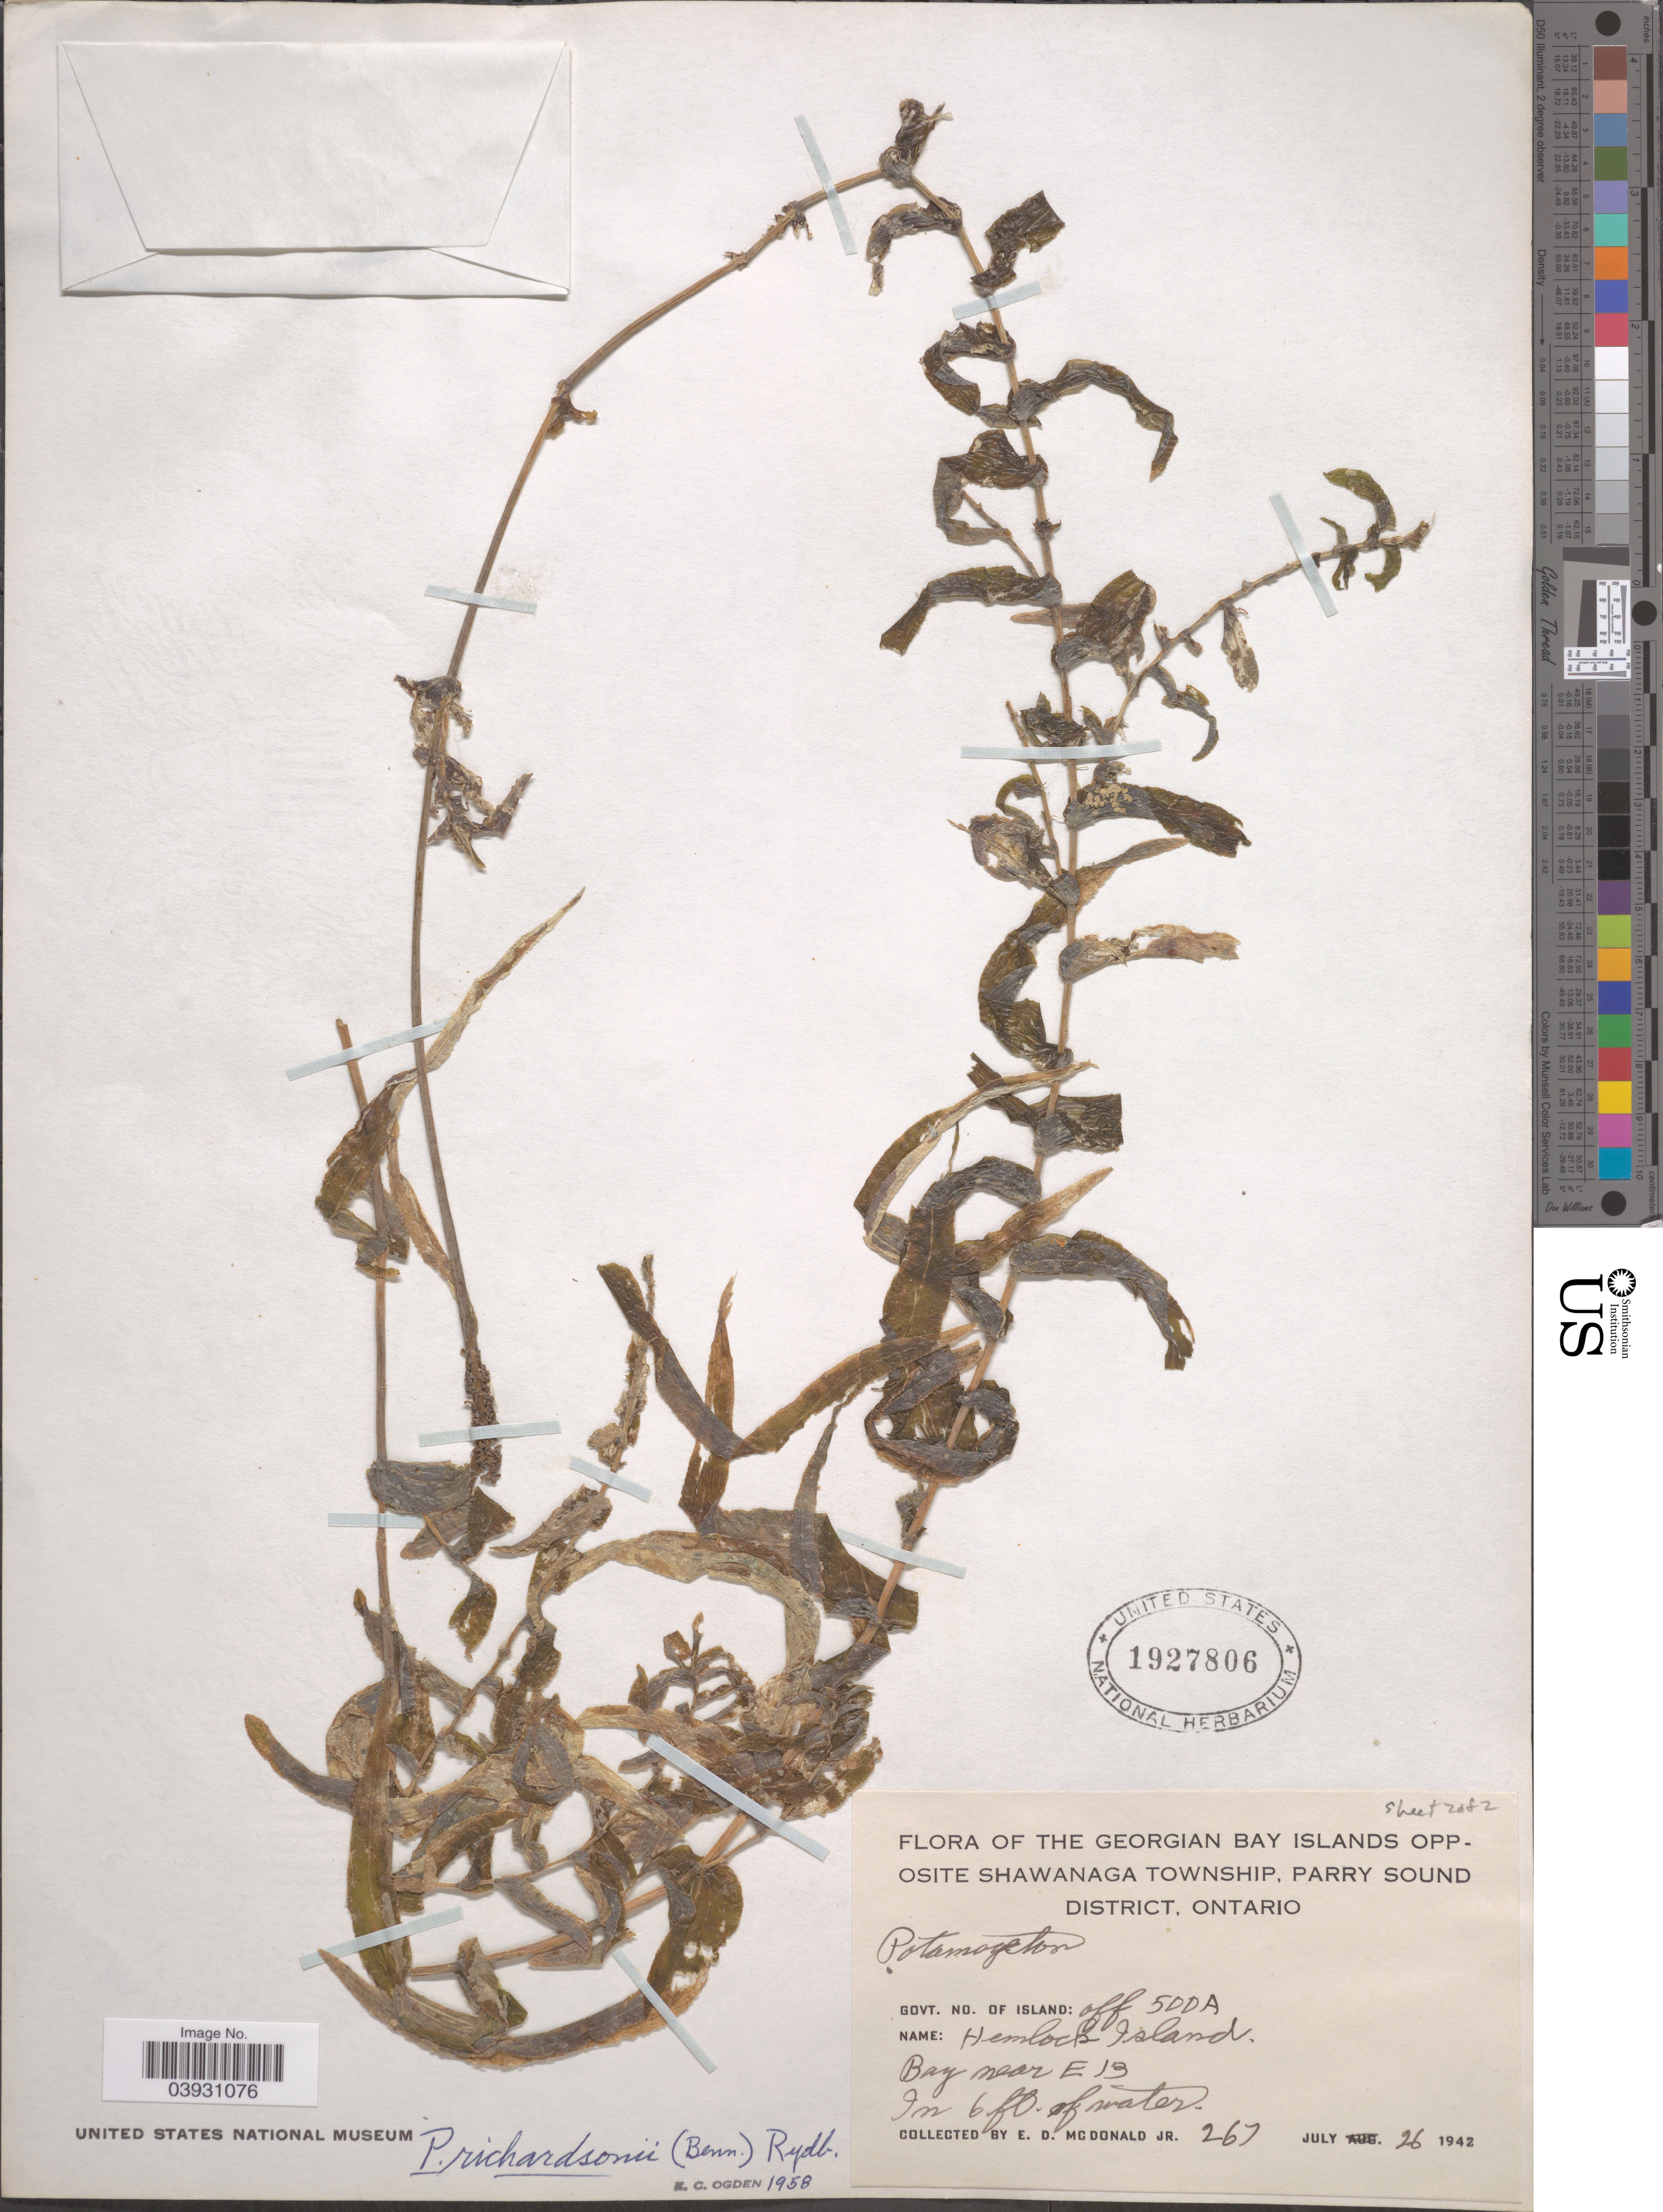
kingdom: Plantae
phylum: Tracheophyta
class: Liliopsida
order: Alismatales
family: Potamogetonaceae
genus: Potamogeton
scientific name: Potamogeton richardsonii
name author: (A.W. Benn.) Rydb.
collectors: E. D. McDonald Jr.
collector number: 267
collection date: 1942-07-26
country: Canada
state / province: Ontario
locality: Georgian Bay Islands opposite Shawanaga Township, Parry Sound District. Govt. no. of Island: off 500A. Hemlock Island. Bay near E13.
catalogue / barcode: US 1927806